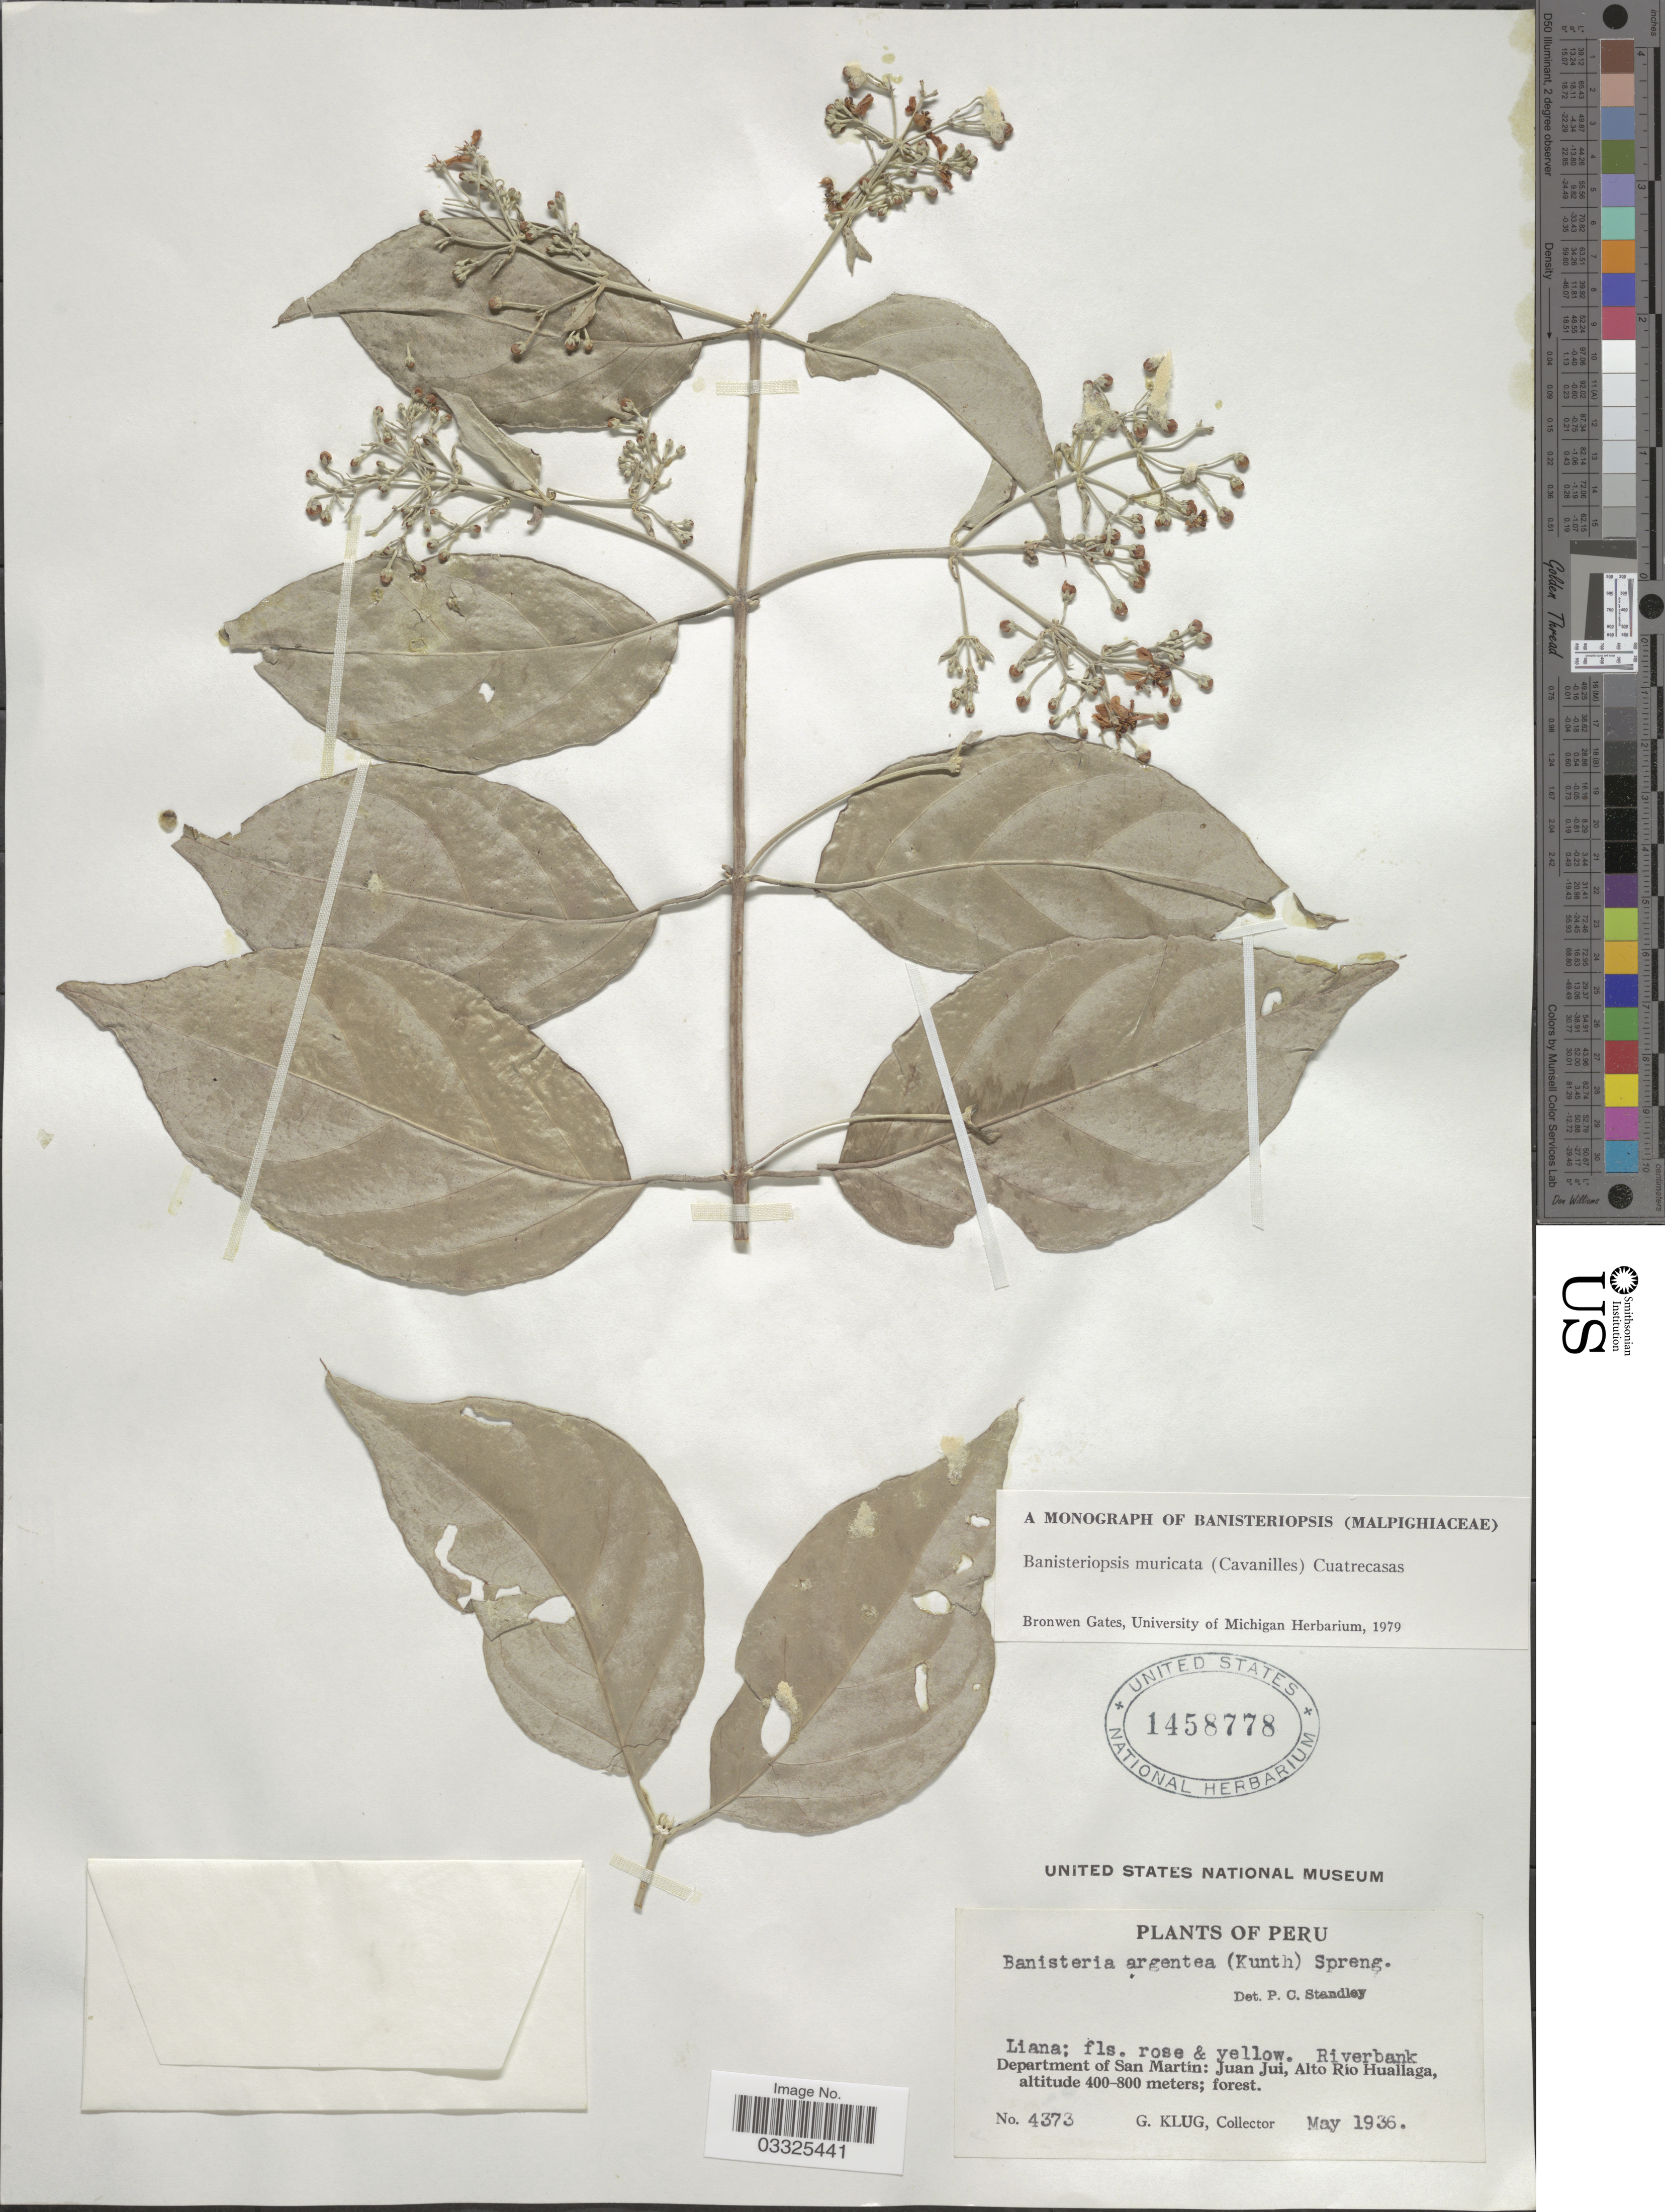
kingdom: Plantae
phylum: Tracheophyta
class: Magnoliopsida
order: Malpighiales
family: Malpighiaceae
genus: Banisteriopsis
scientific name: Banisteriopsis muricata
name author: (Cav.) Cuatrec.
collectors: G. Klug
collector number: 4373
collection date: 1936-05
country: Peru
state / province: San Martín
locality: Department of San Martín: Juan Jui, Alto Rio Huallaga.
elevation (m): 400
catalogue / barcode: US 1458778